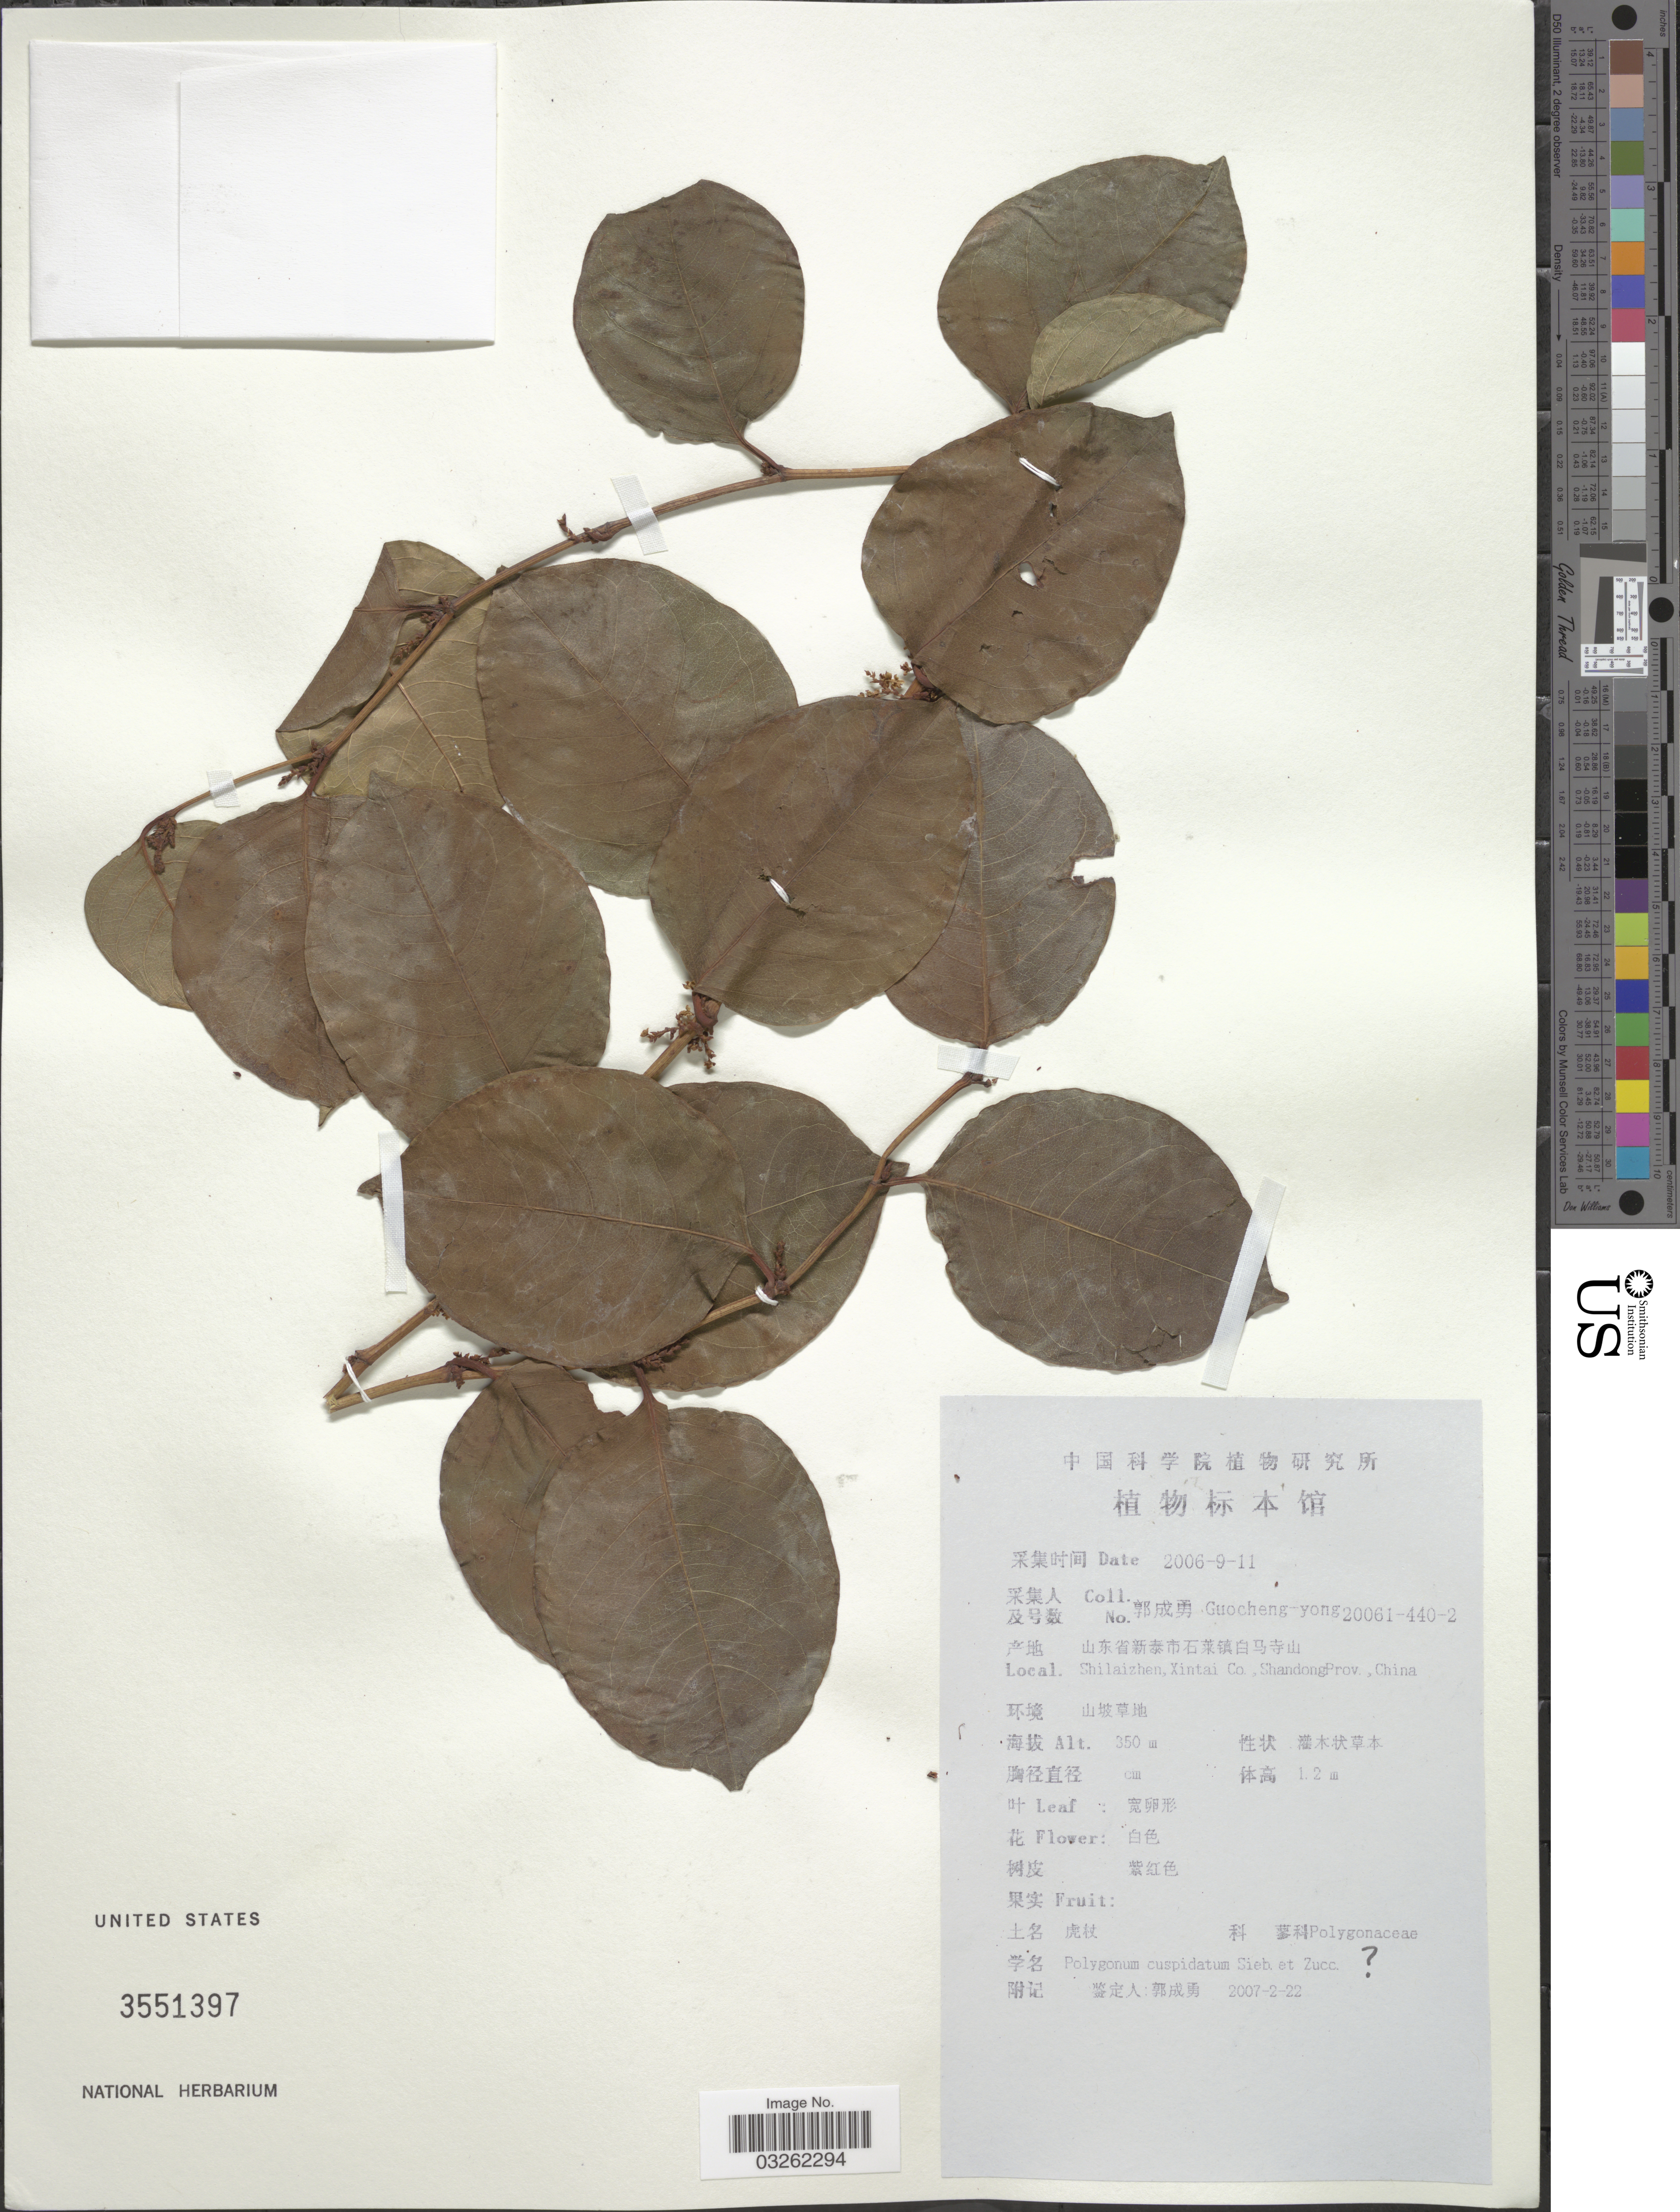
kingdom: Plantae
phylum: Tracheophyta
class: Magnoliopsida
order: Caryophyllales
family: Polygonaceae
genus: Reynoutria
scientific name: Reynoutria sp.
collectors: Guo cheng-yong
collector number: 20061-440-2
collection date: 2006-09-11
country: China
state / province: Shandong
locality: Shilaizhen, Xintai Co., Shandong Prov.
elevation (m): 350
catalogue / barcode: US 3551397